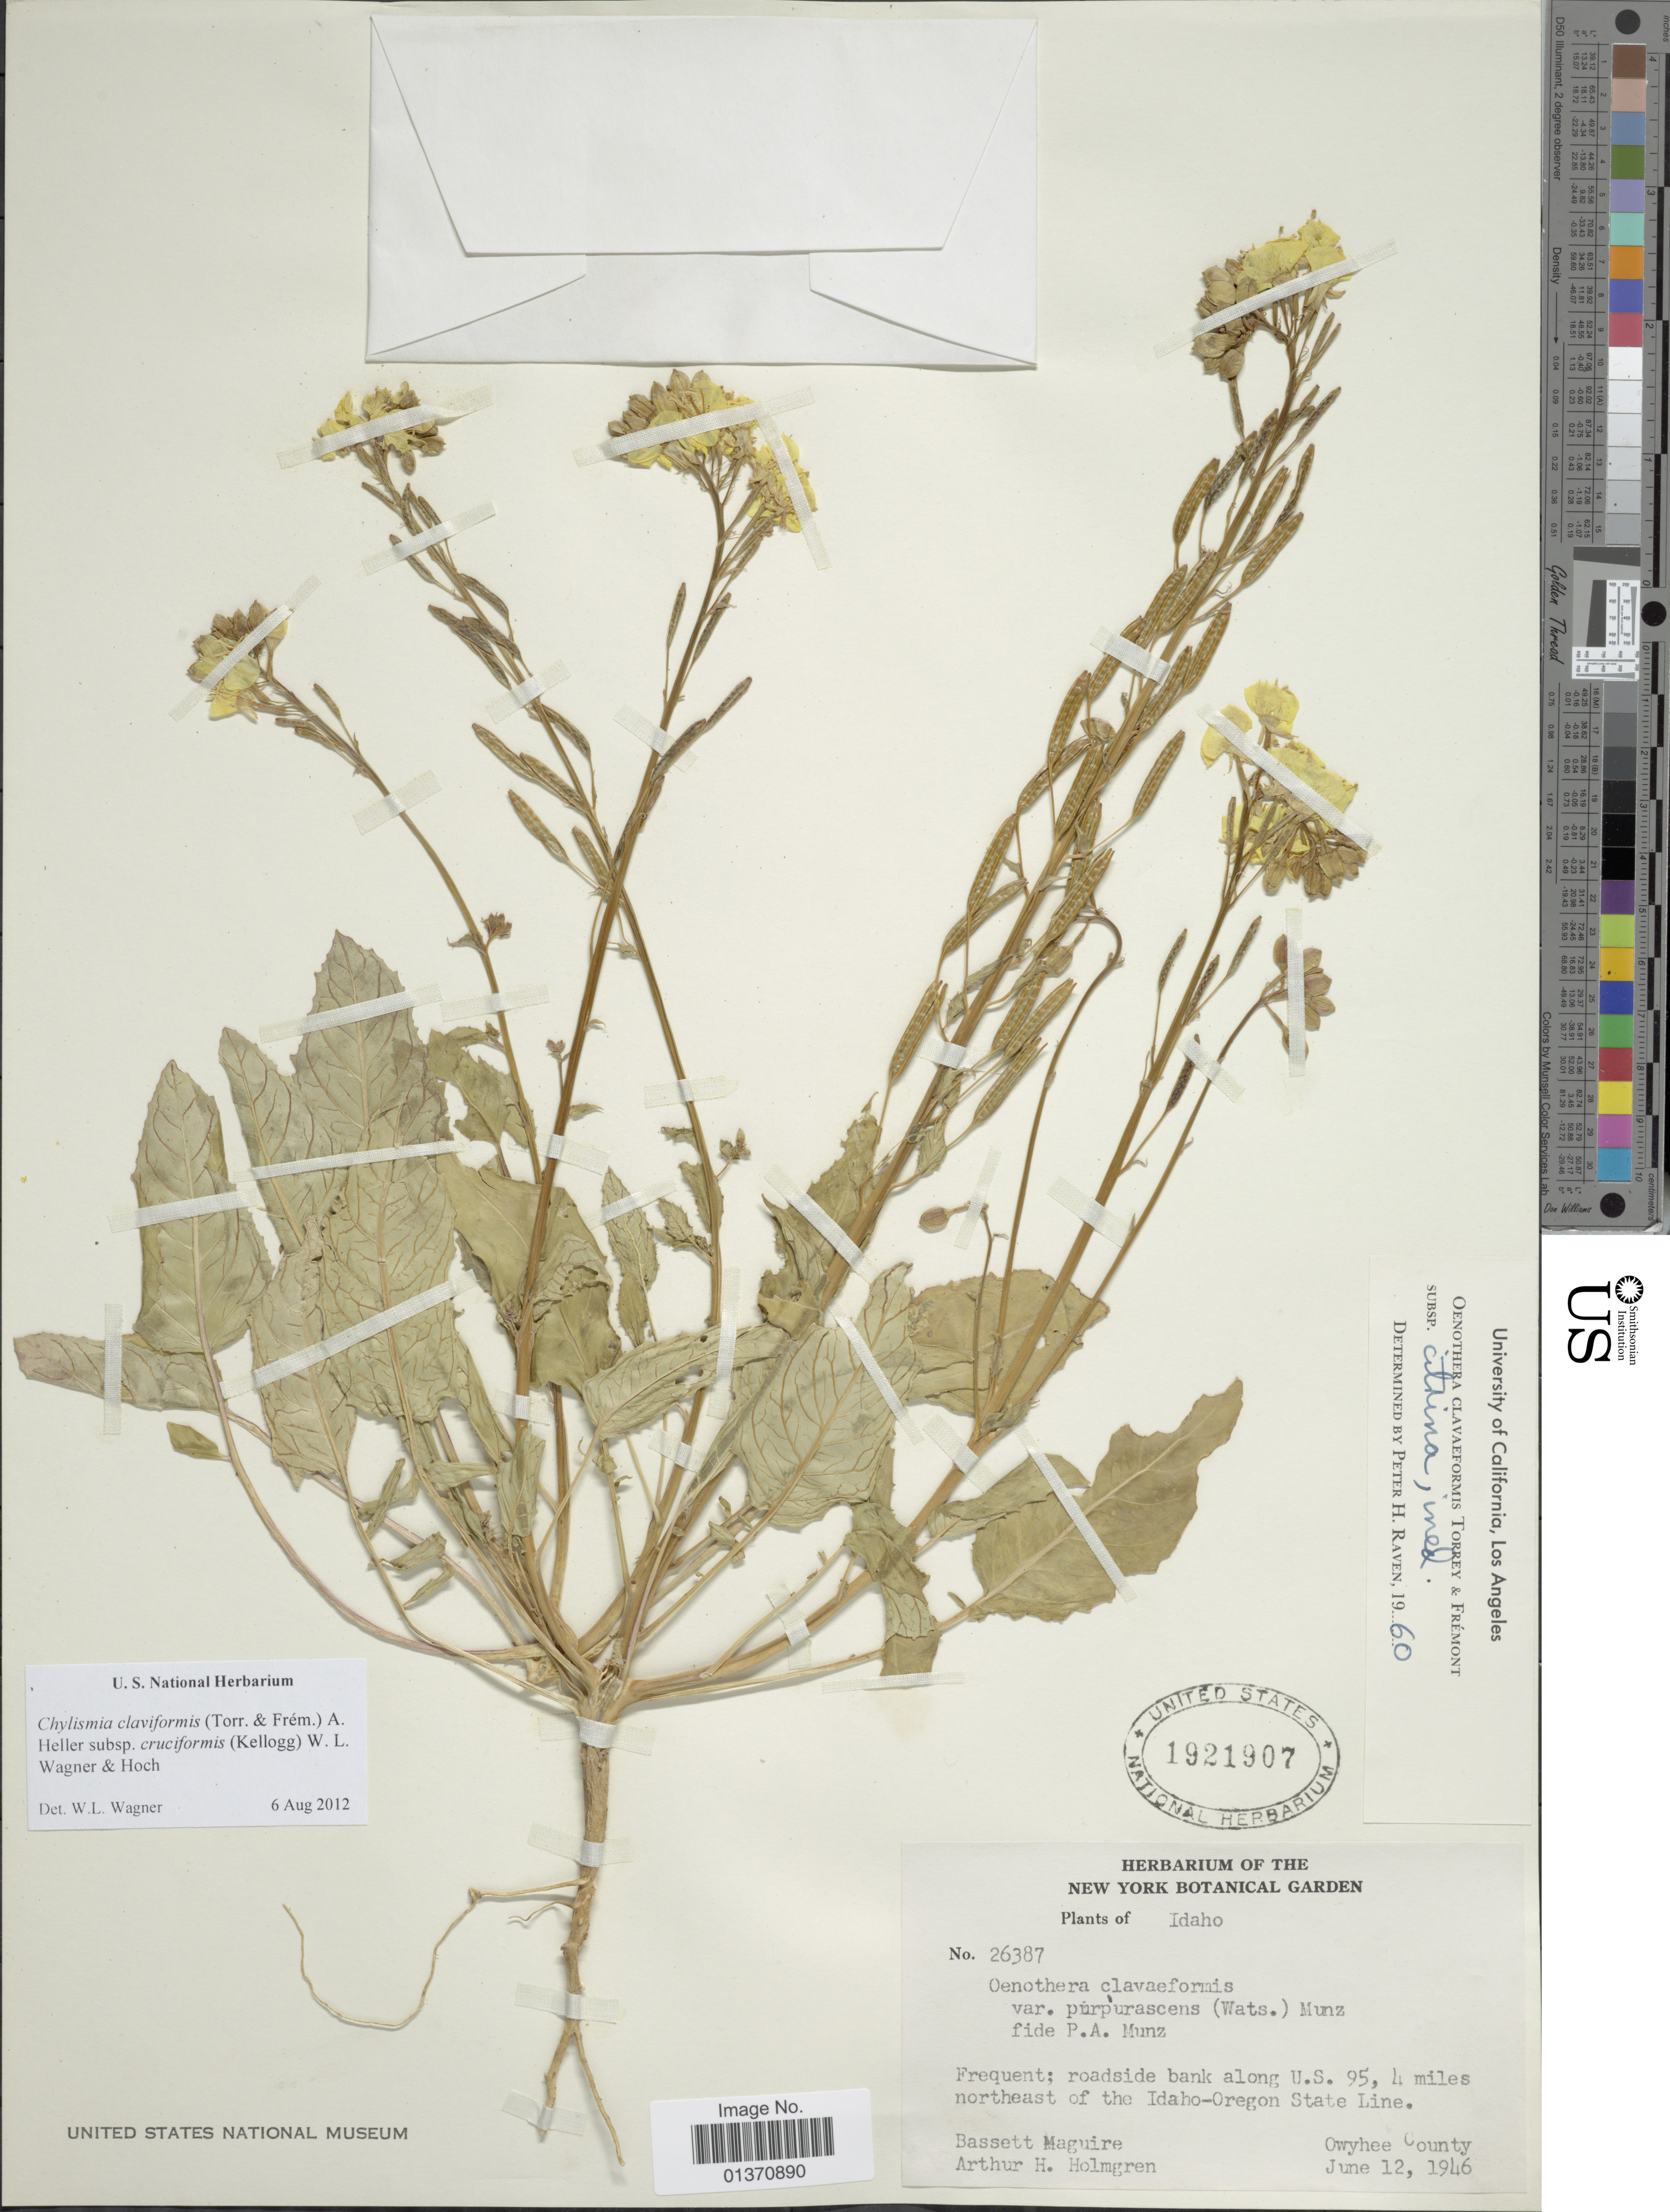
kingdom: Plantae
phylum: Tracheophyta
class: Magnoliopsida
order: Myrtales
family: Onagraceae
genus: Chylismia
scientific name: Chylismia claviformis subsp. cruciformis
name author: (Kellog) W.L. Wagner & Hoch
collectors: B. Maguire & A. H. Holmgren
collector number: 26387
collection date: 1946-06-12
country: United States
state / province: Idaho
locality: Roadside bank along U.S. 95, 4 miles northeast of the Idaho-Oregon State Line, Owyhee County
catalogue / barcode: US 1921907